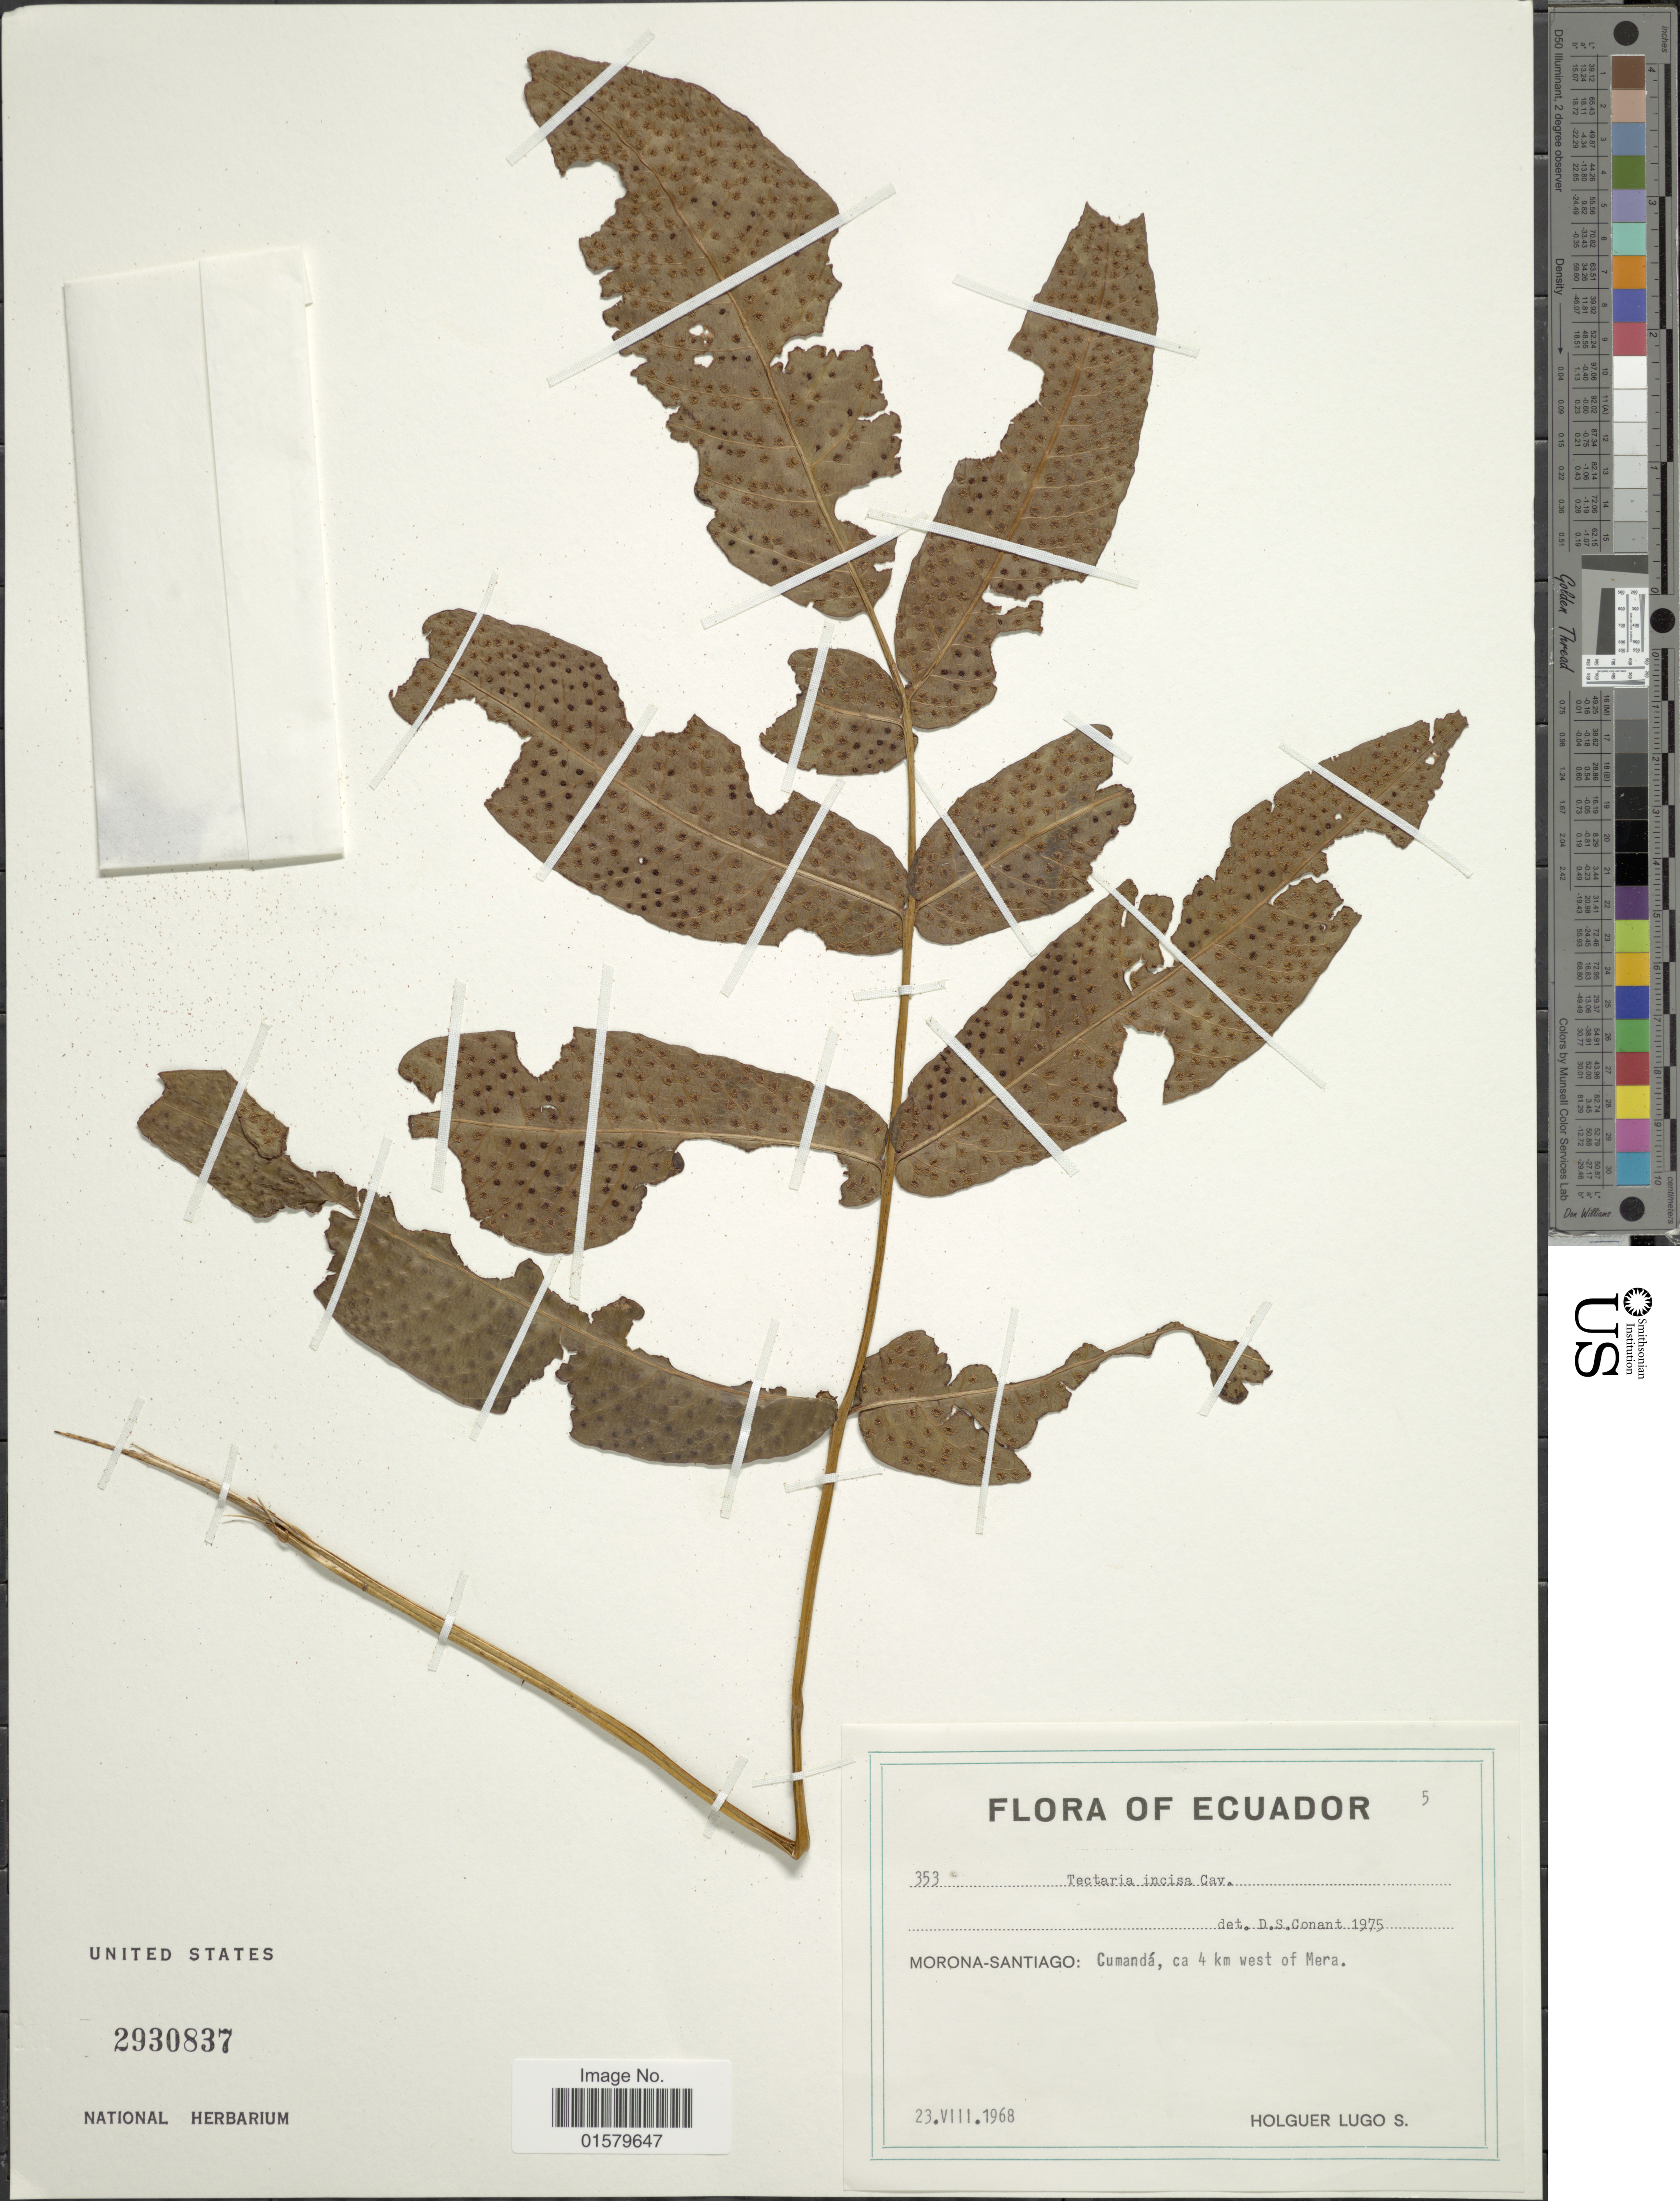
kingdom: Plantae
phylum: Tracheophyta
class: Polypodiopsida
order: Polypodiales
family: Tectariaceae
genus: Tectaria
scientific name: Tectaria incisa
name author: Cav.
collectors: H. Lugo S.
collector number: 353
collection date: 1968-08-23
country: Ecuador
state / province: Morona-Santiago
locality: Cumanda, ca. 4 km west of Mera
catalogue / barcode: US 2930837